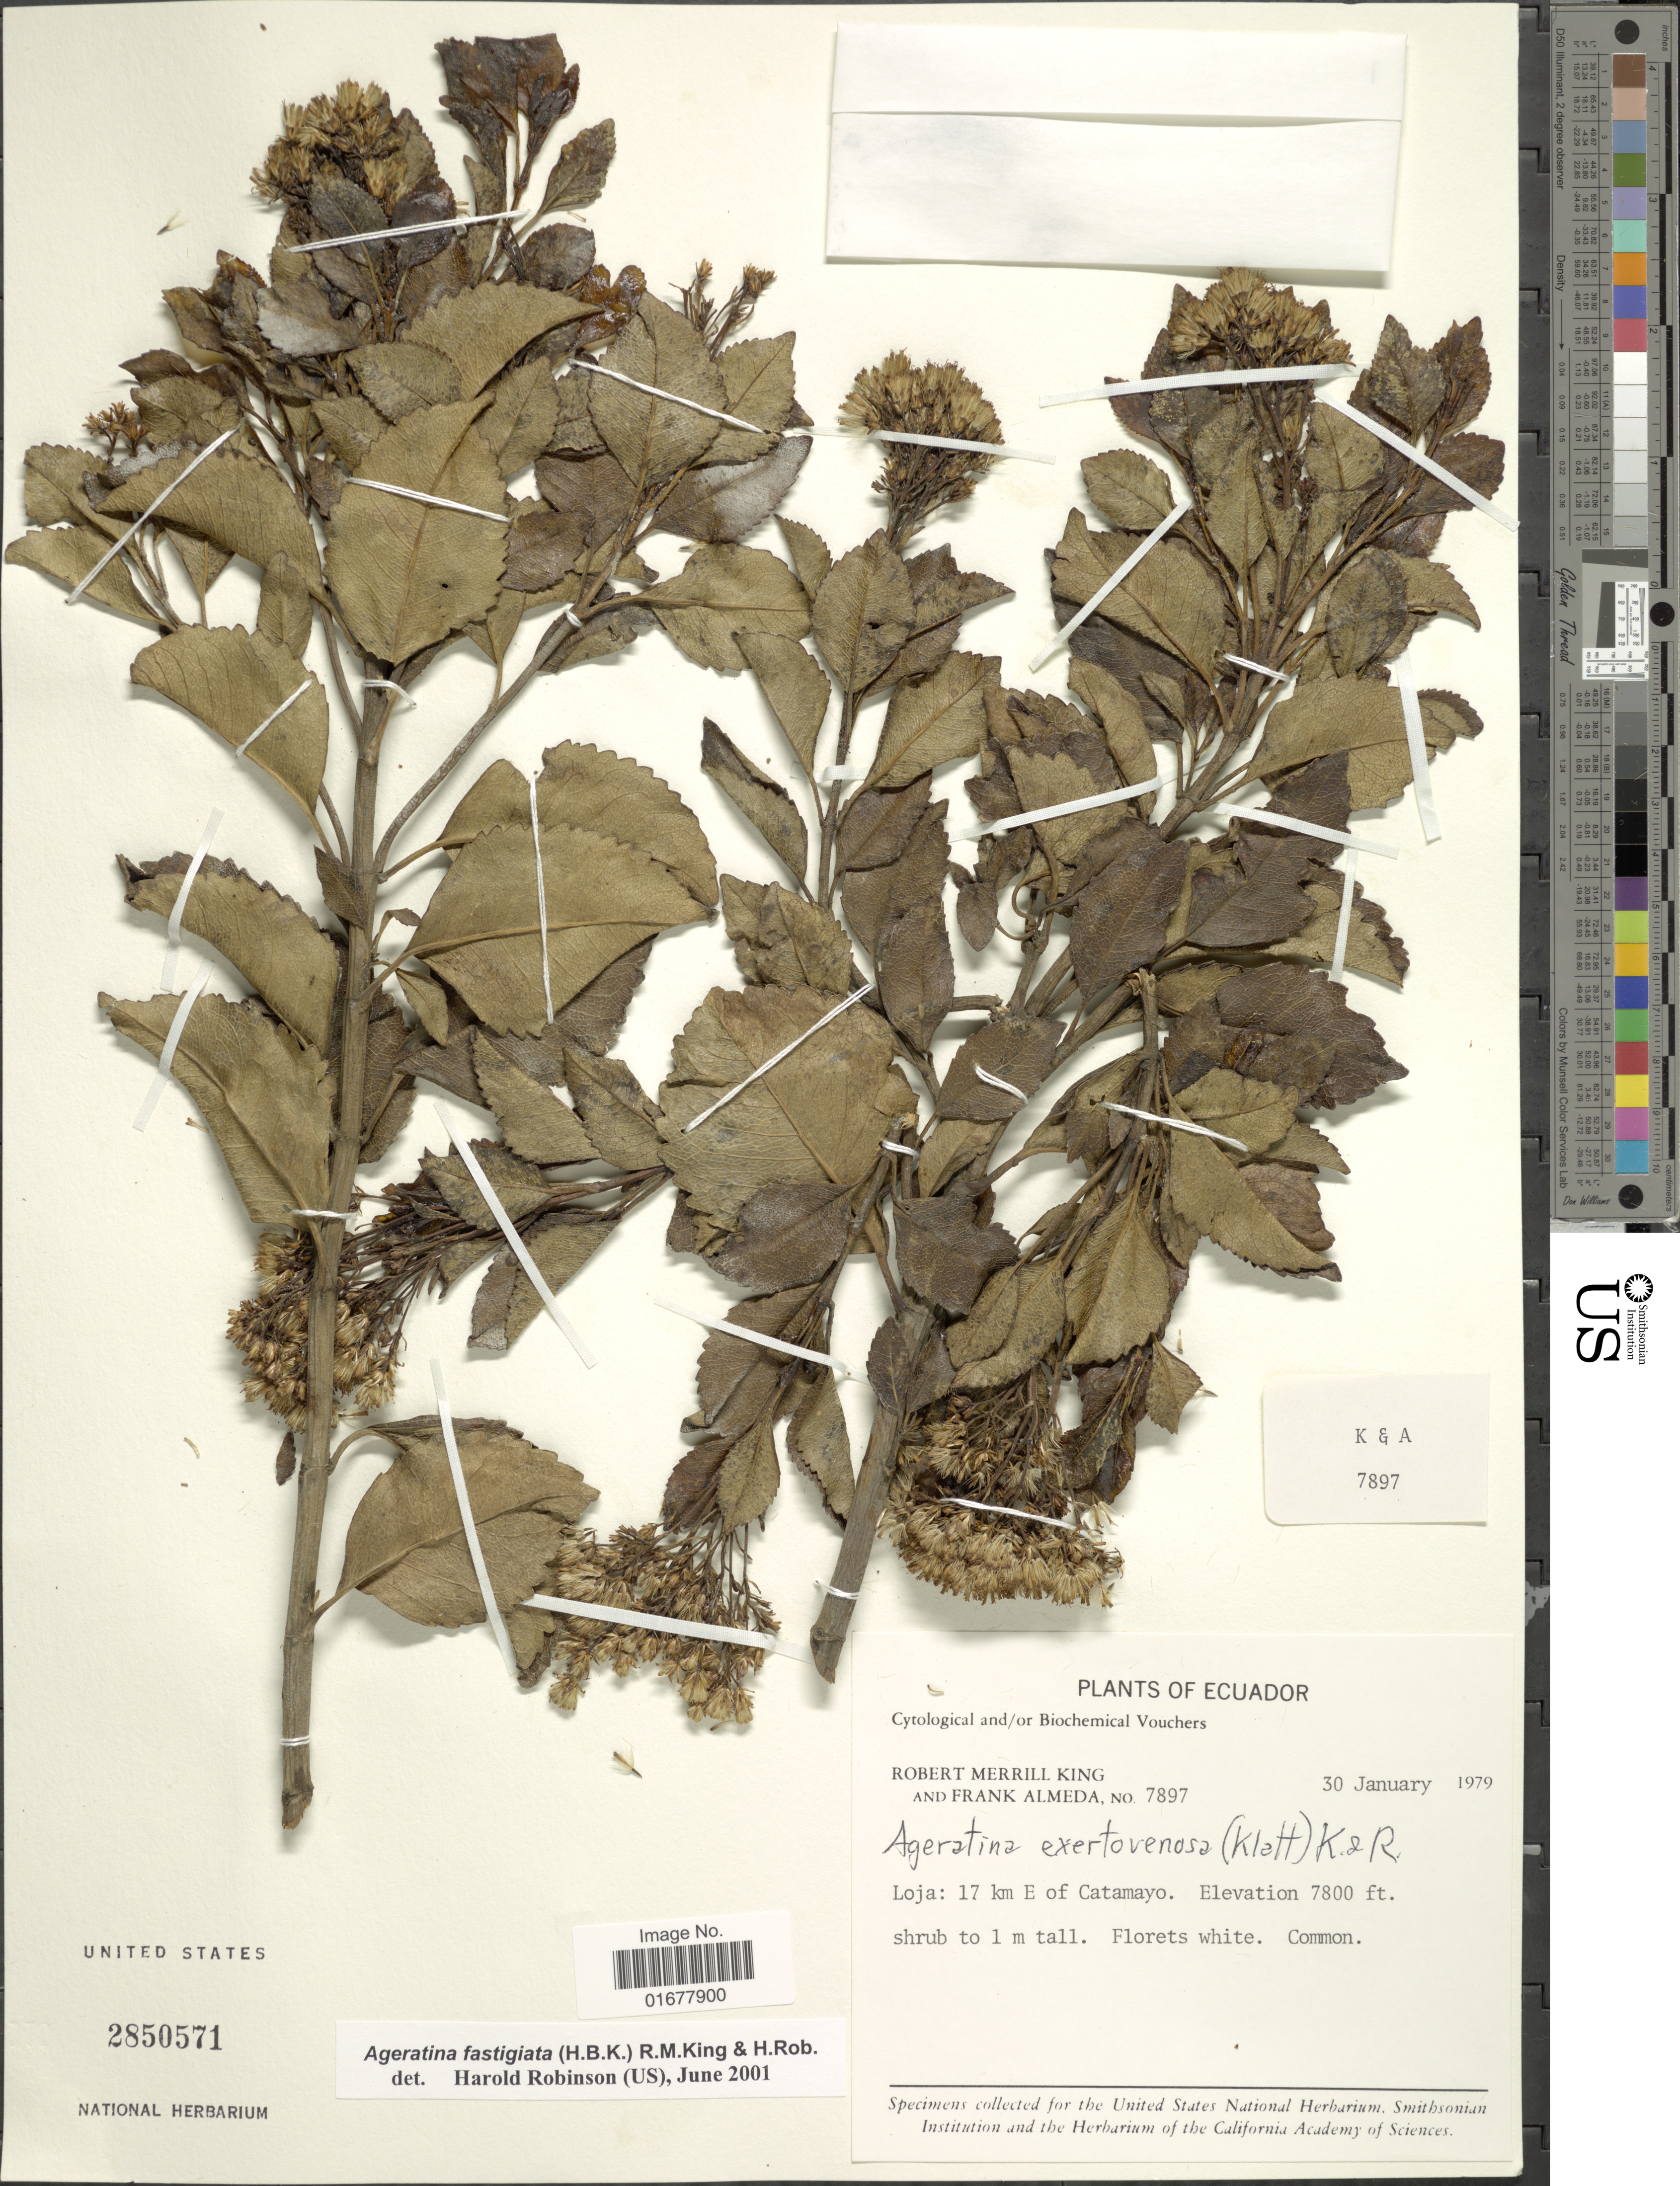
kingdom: Plantae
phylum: Tracheophyta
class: Magnoliopsida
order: Asterales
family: Asteraceae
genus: Ageratina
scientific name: Ageratina exserto-venosa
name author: (Klatt) R.M. King & H. Rob.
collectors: R. M. King & F. Almeda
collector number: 7897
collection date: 1979-01-30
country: Ecuador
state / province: Loja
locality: Loja: 17 km E of Catamayo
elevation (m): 2377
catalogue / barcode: US 2850571